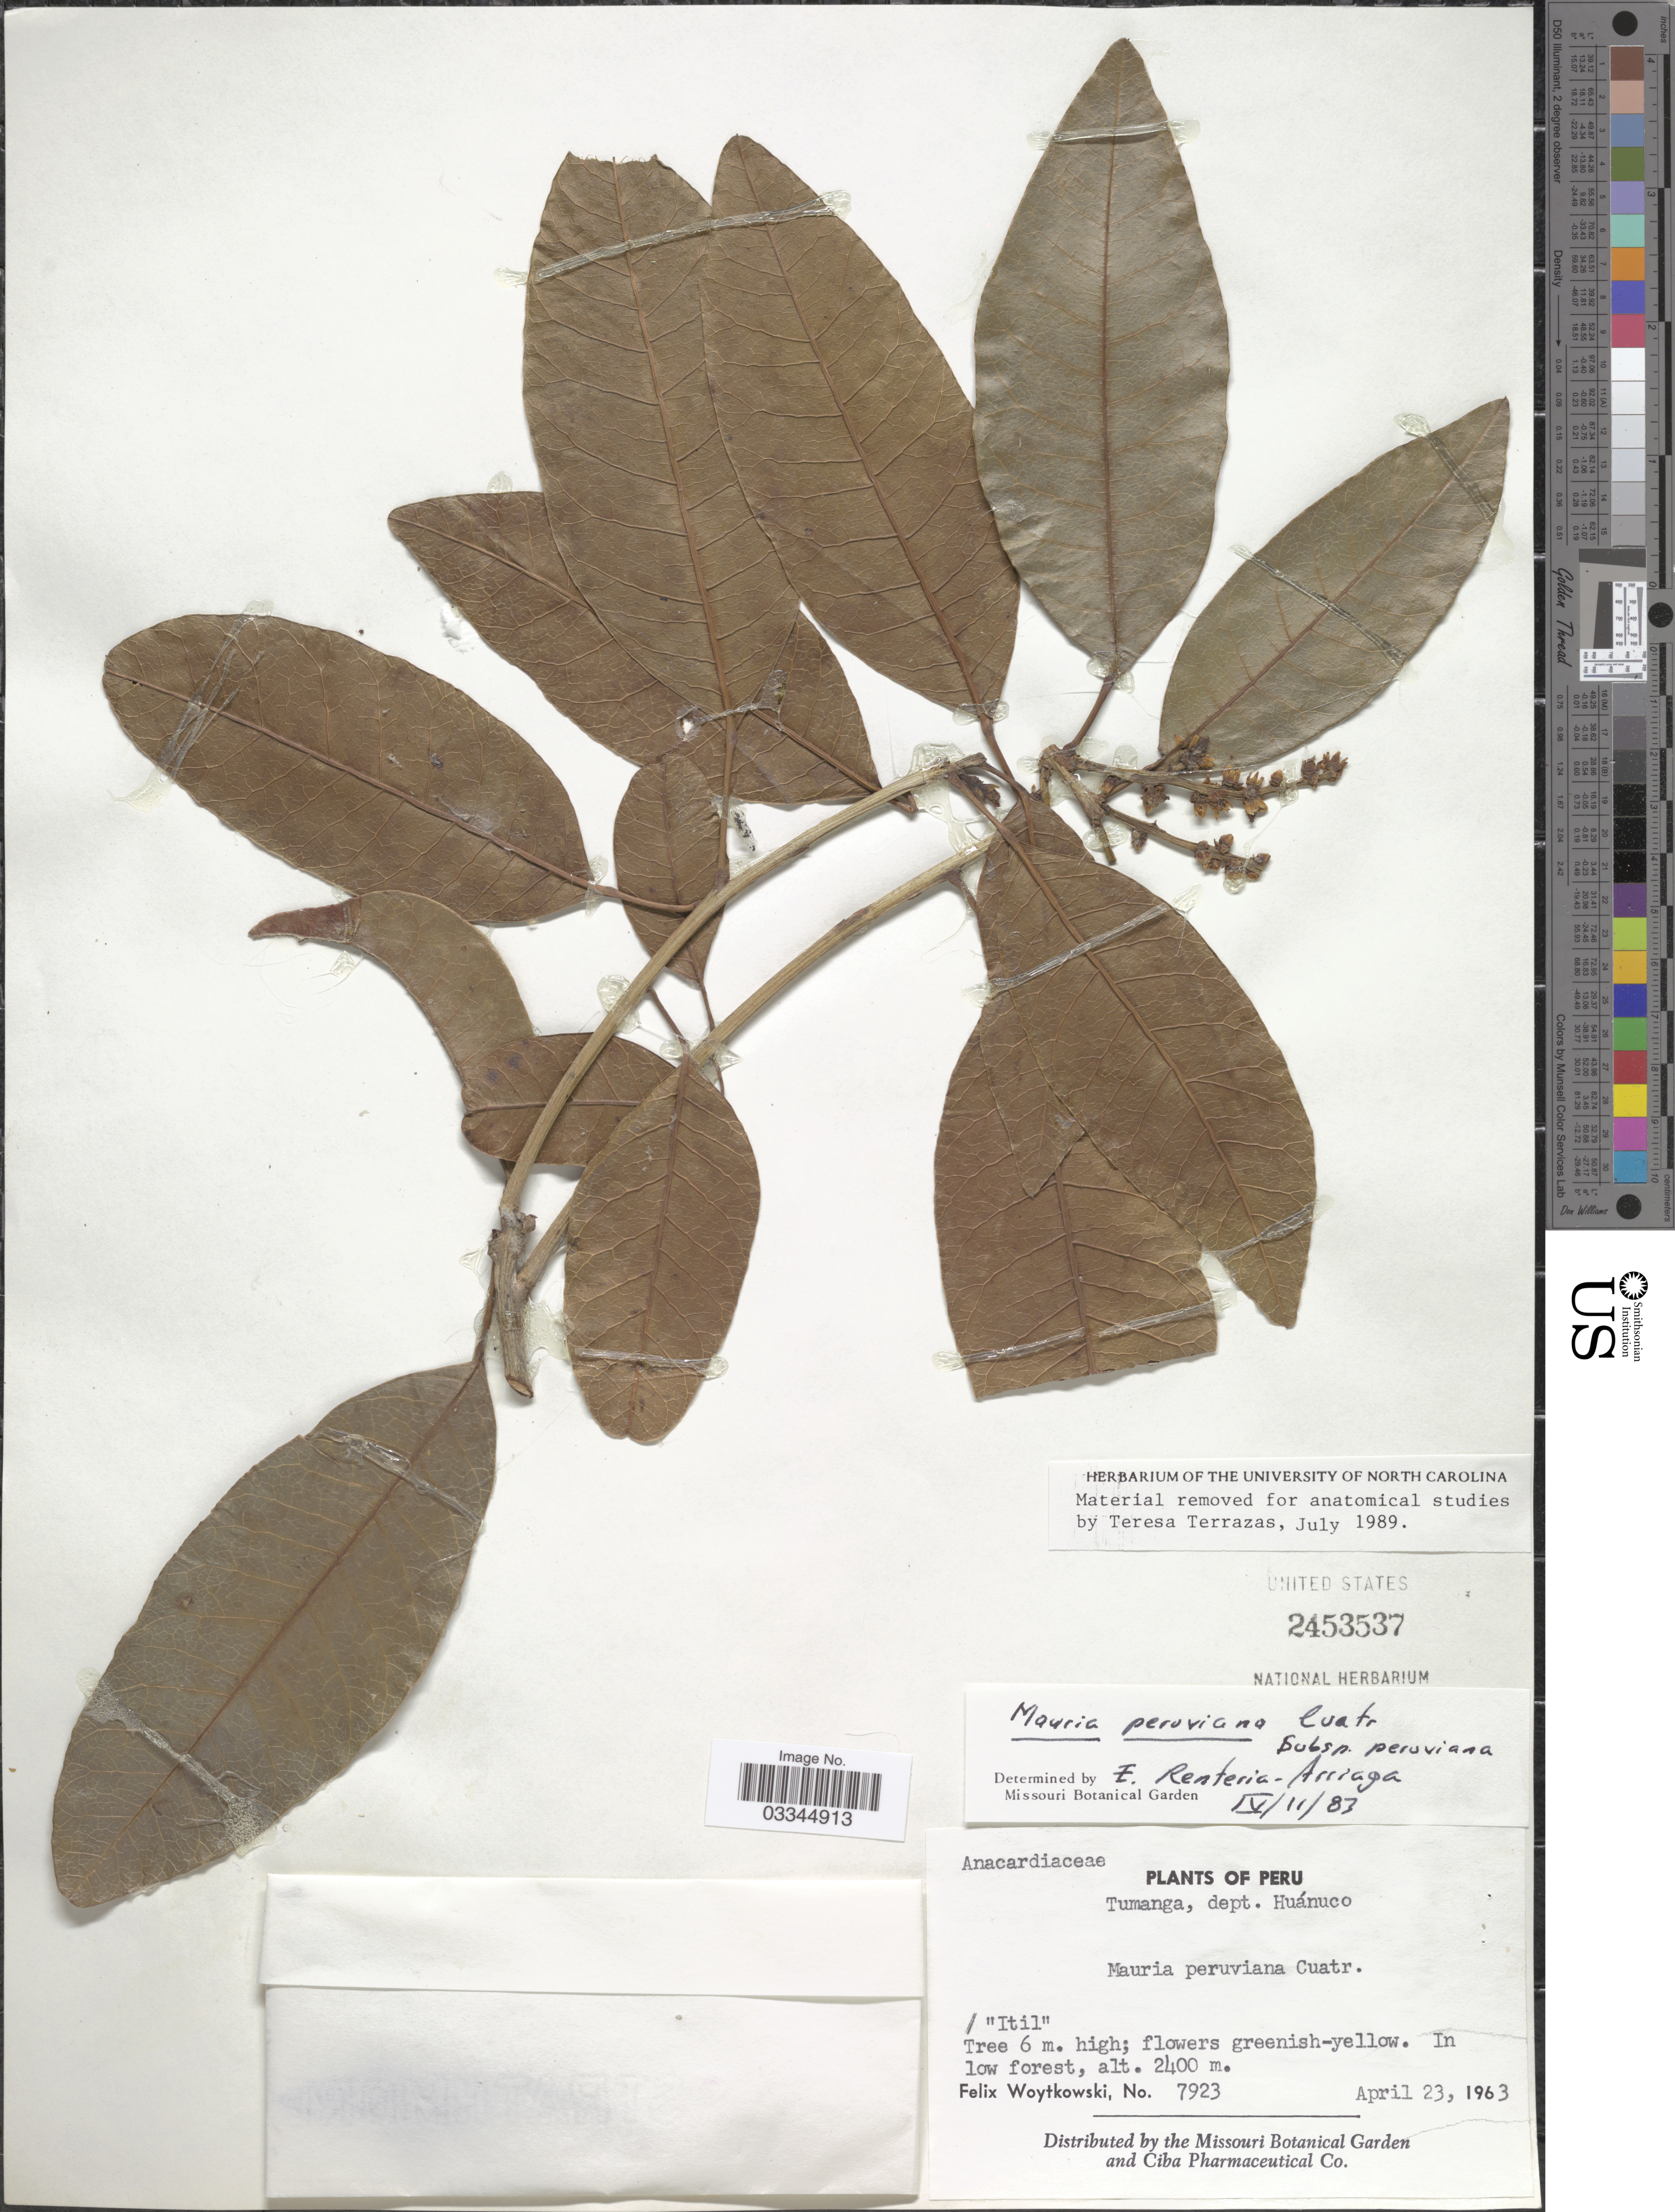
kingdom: Plantae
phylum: Tracheophyta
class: Magnoliopsida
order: Sapindales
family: Anacardiaceae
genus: Mauria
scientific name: Mauria peruviana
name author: Cuatrec.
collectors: F. Woytkowski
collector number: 7923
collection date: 1963-04-23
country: Peru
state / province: Huánuco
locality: Tumanga, dept. Huánuco.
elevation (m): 2400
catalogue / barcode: US 2453537